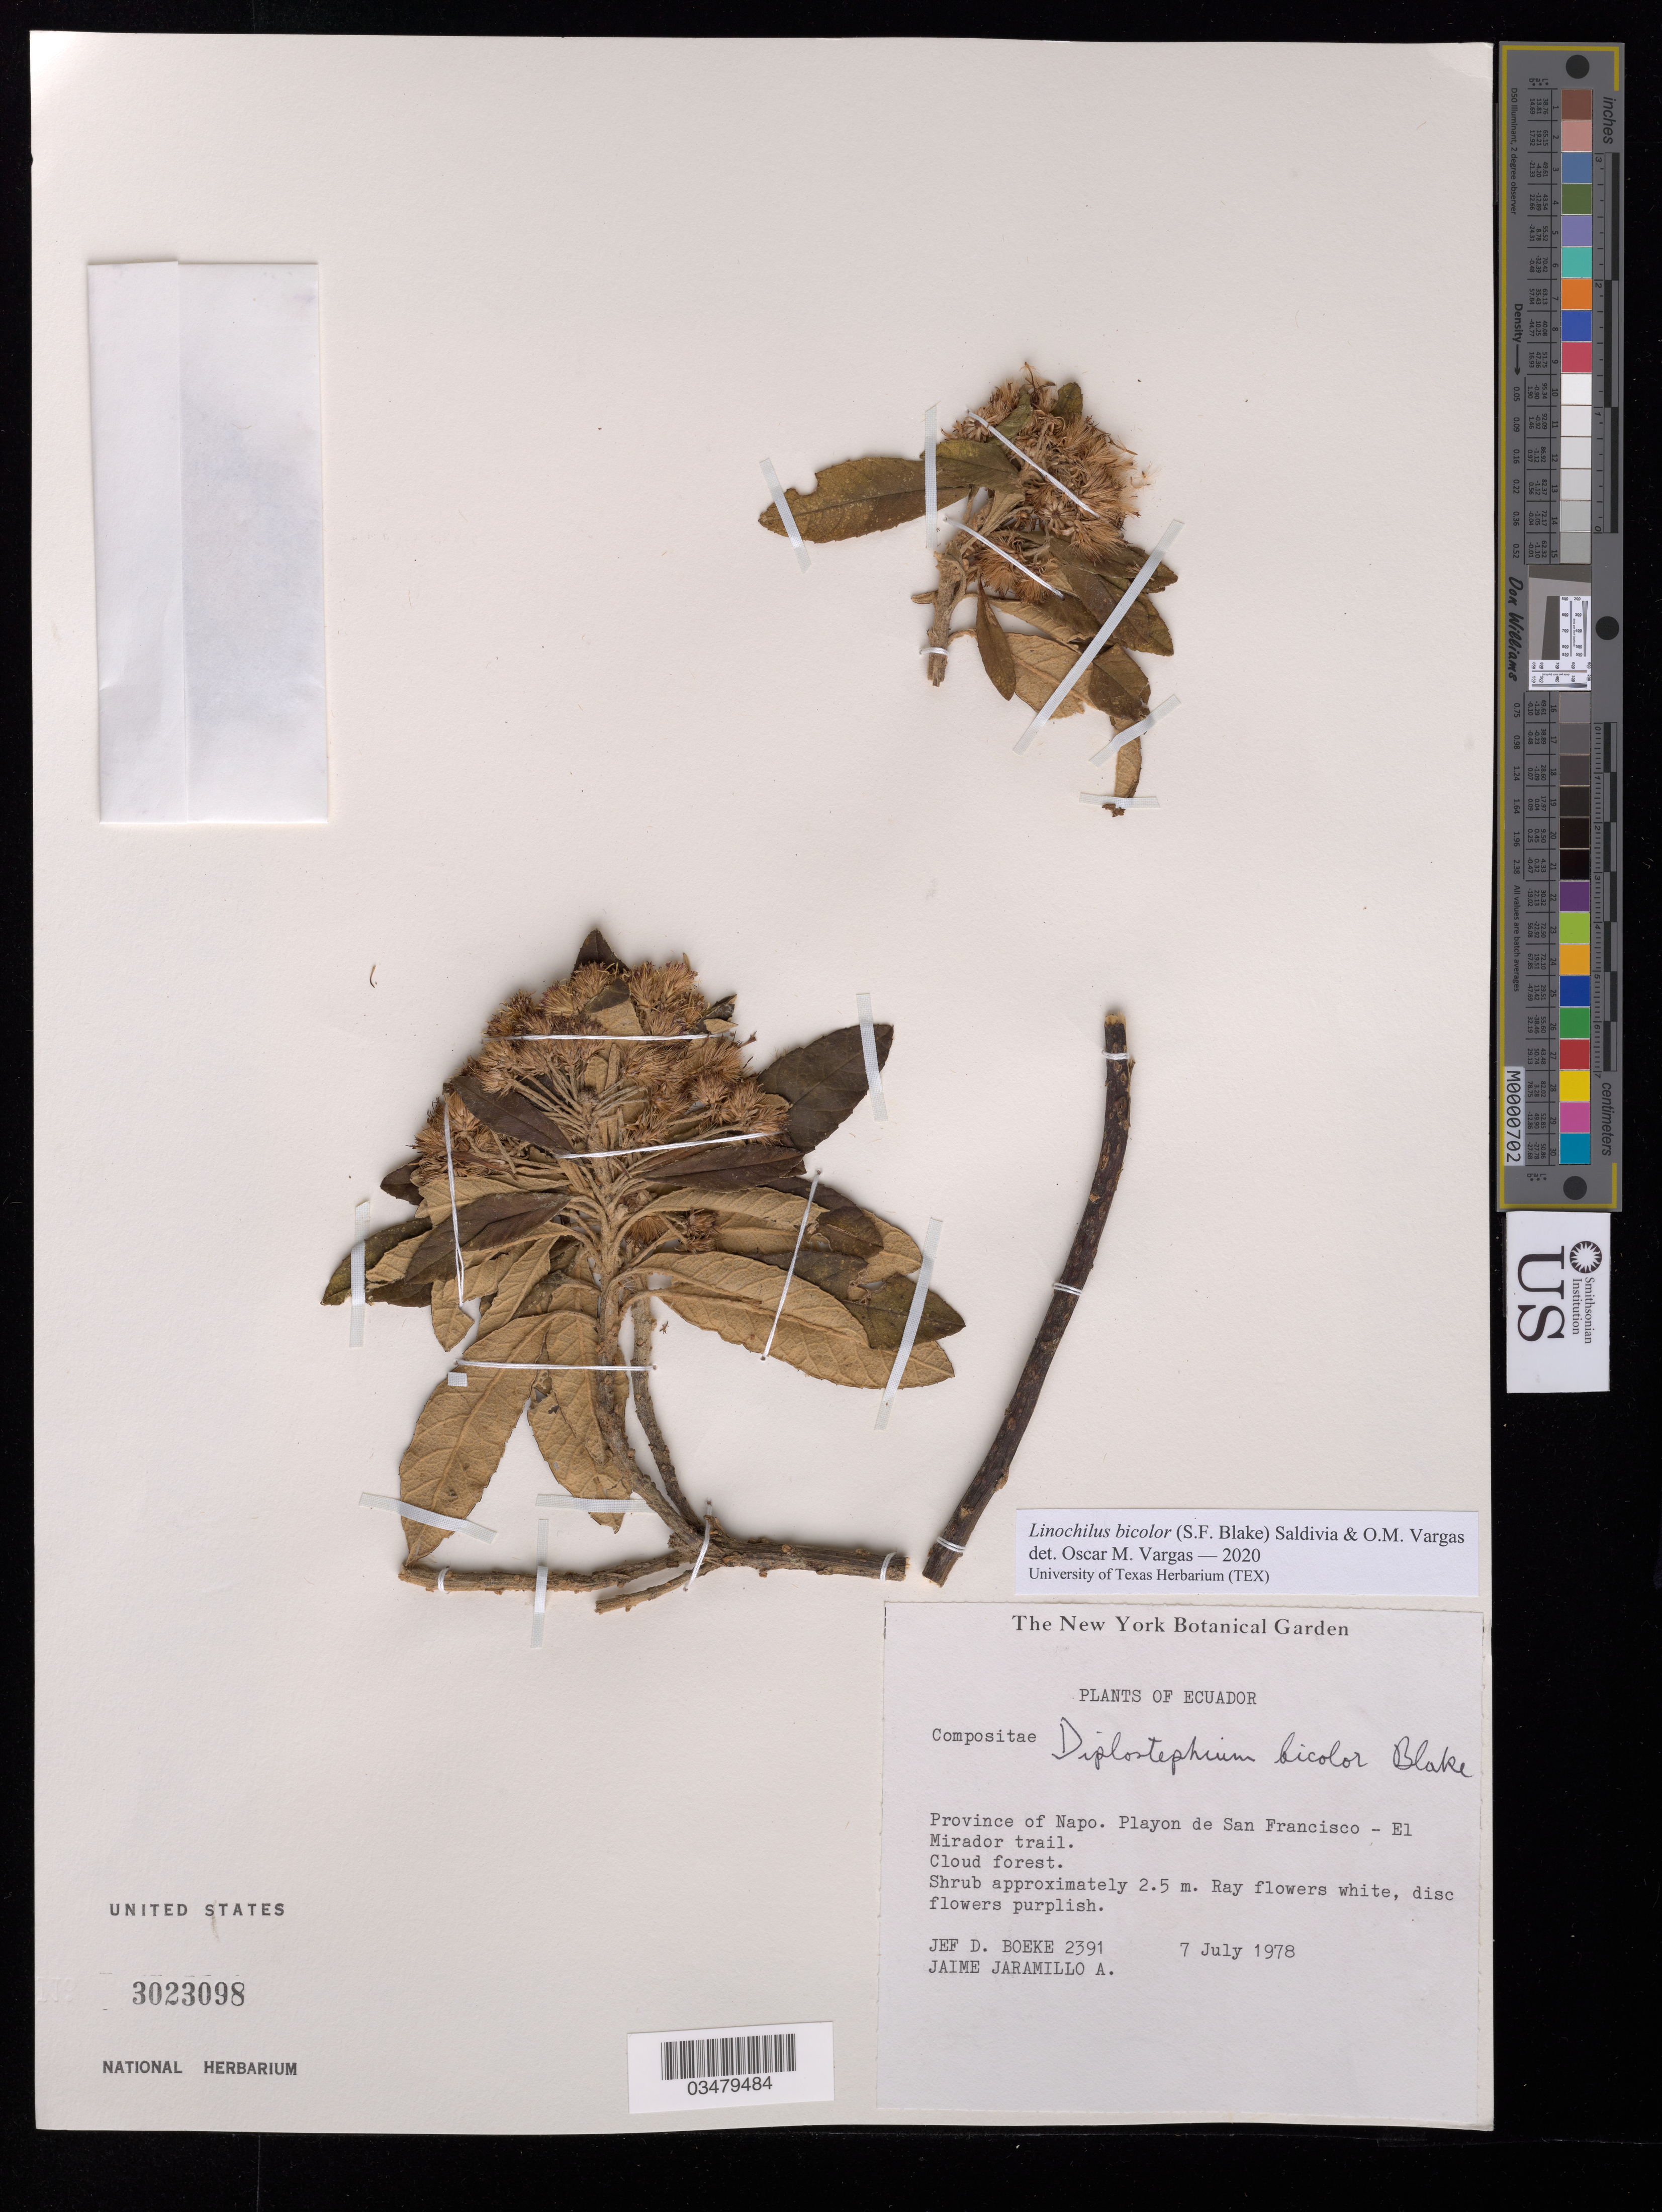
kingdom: Plantae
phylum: Tracheophyta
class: Magnoliopsida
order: Asterales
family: Asteraceae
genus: Linochilus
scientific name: Linochilus bicolor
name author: (S.F. Blake) Saldivia & O.M. Vargas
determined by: Vargas, Oscar M.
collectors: J. D. Boeke & J. L. Jaramillo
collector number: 2391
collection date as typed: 07 Jul 1978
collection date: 1978-07-07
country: Ecuador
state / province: Napo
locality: San Francisco beach, El Mirador Trail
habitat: Cloud forest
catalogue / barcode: US 3023098